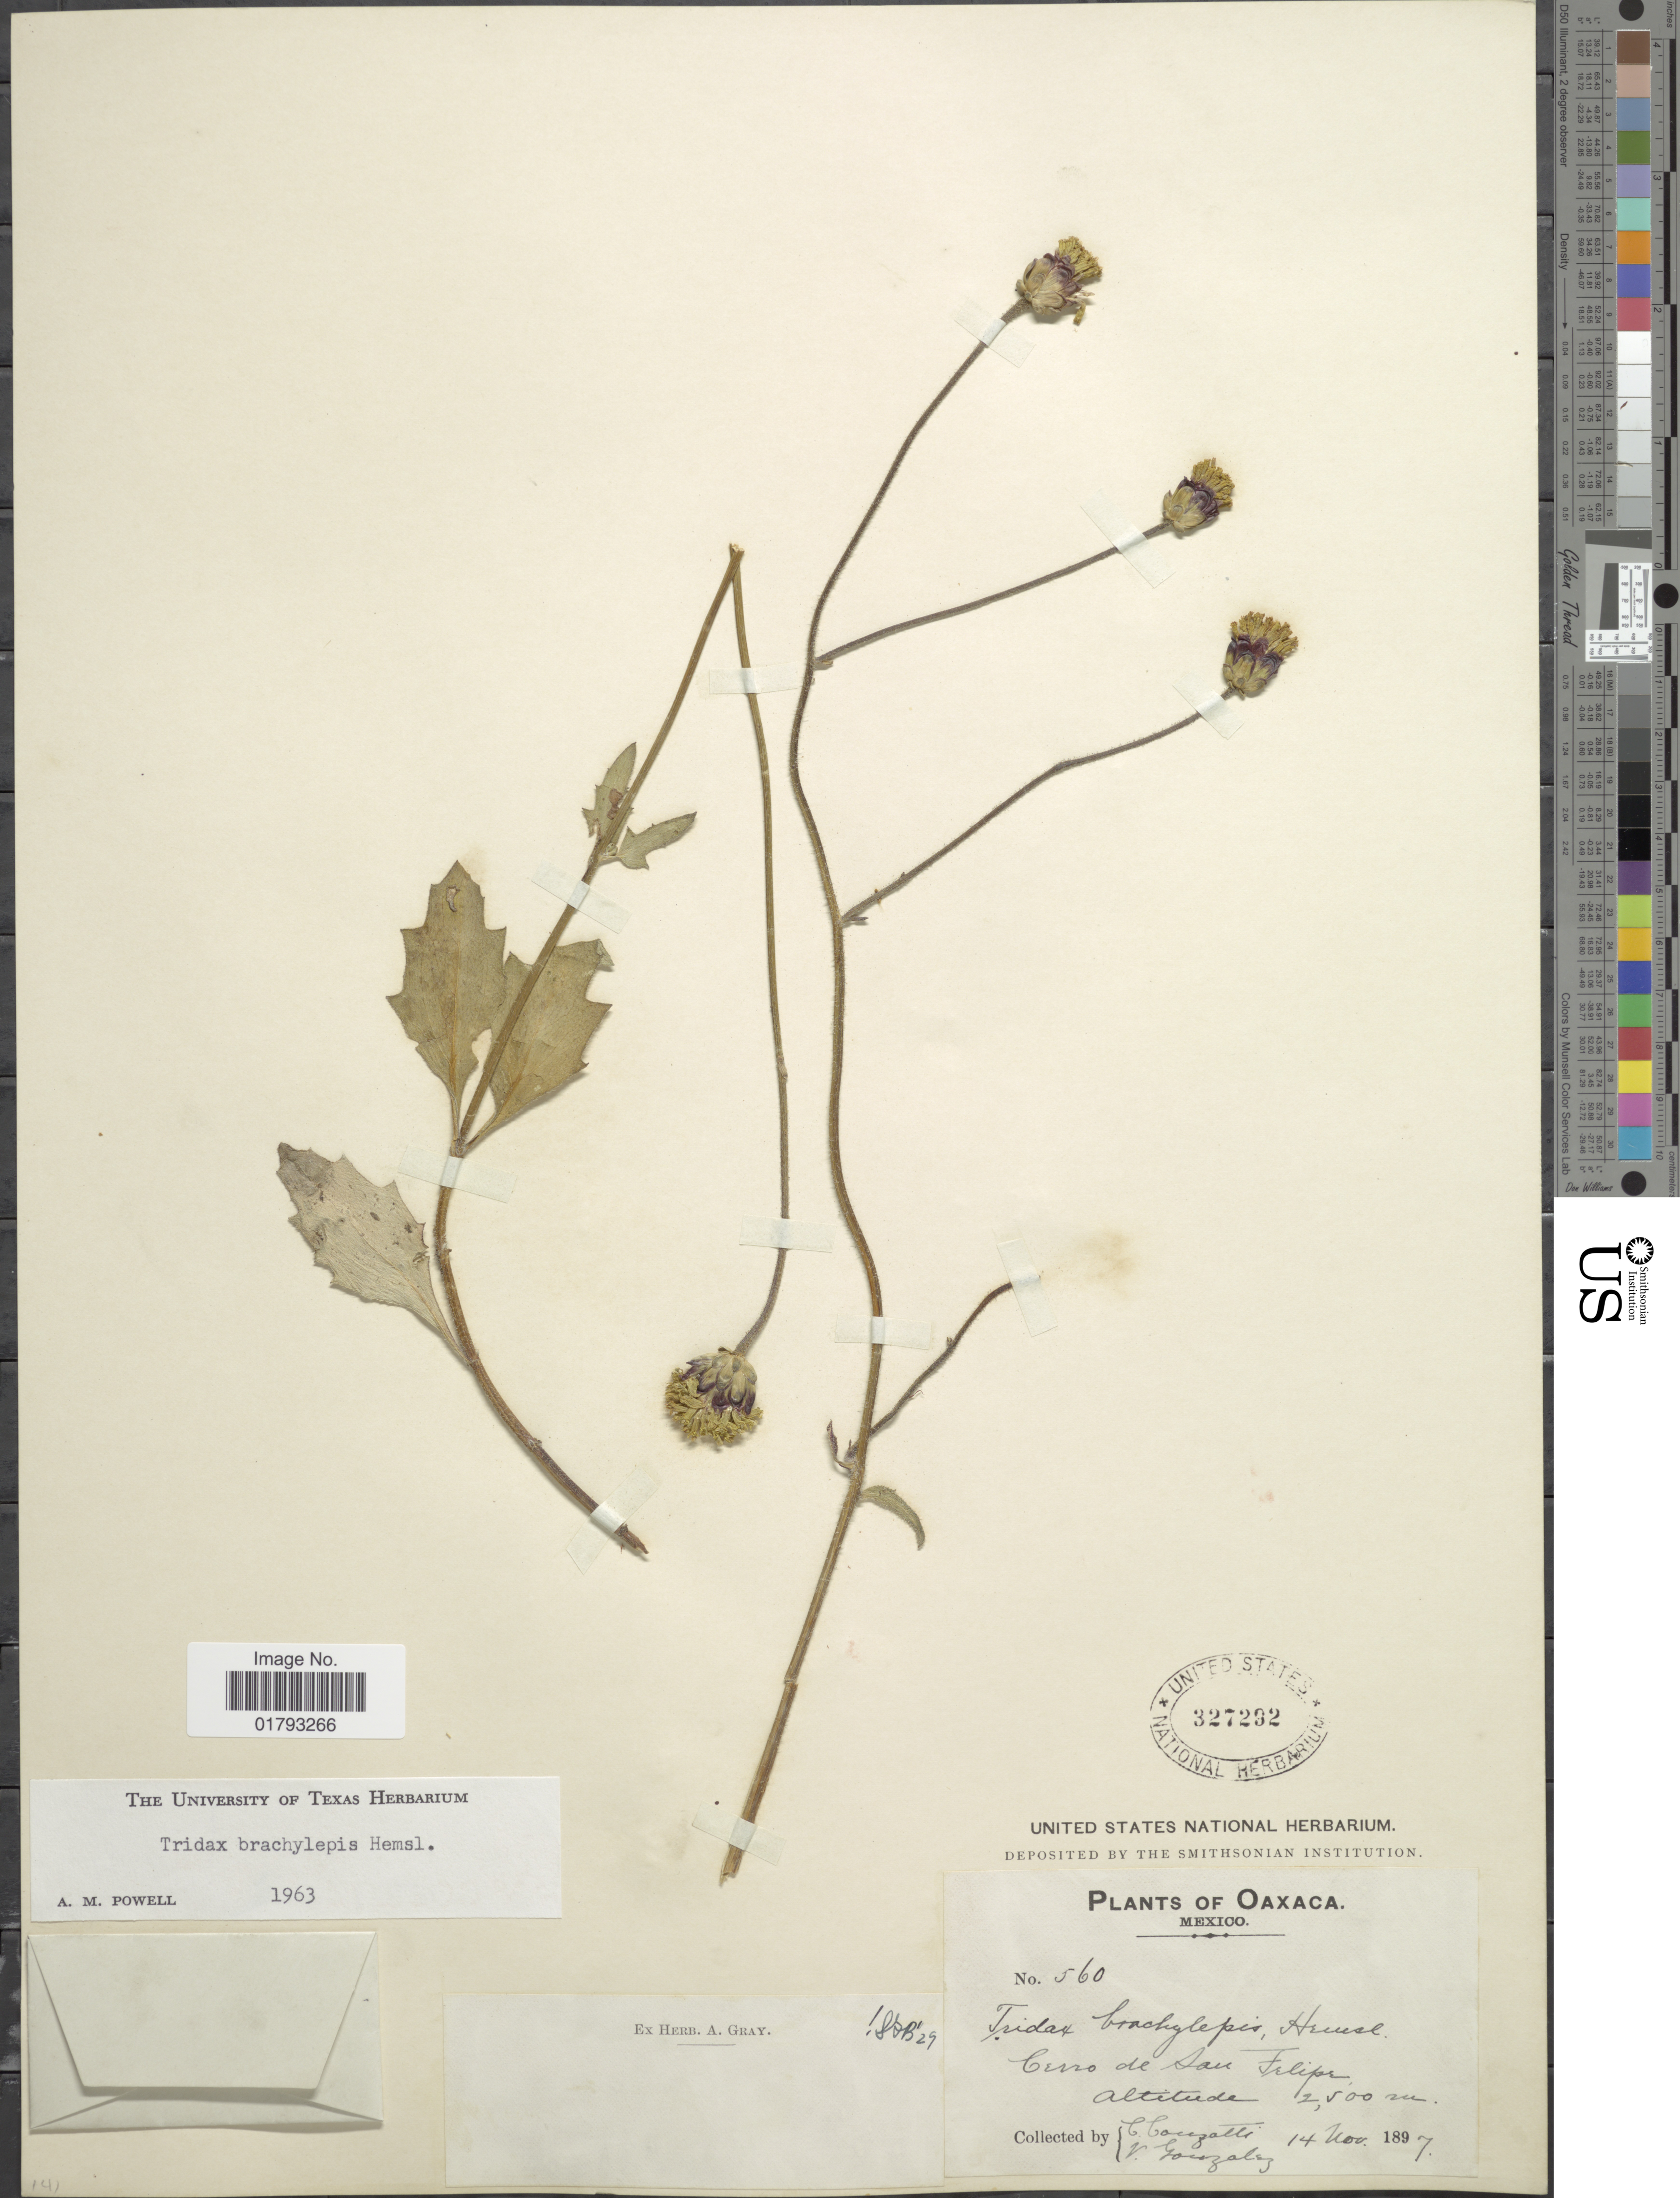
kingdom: Plantae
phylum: Tracheophyta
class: Magnoliopsida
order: Asterales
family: Asteraceae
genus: Tridax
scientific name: Tridax brachylepis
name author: Hemsl.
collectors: C. Conzatti & V. Gonzalez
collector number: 560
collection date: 1897-11-14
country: Mexico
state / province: Oaxaca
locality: Oaxaca, Mexico. Cerro de San Felipe.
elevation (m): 2500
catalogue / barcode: US 327292